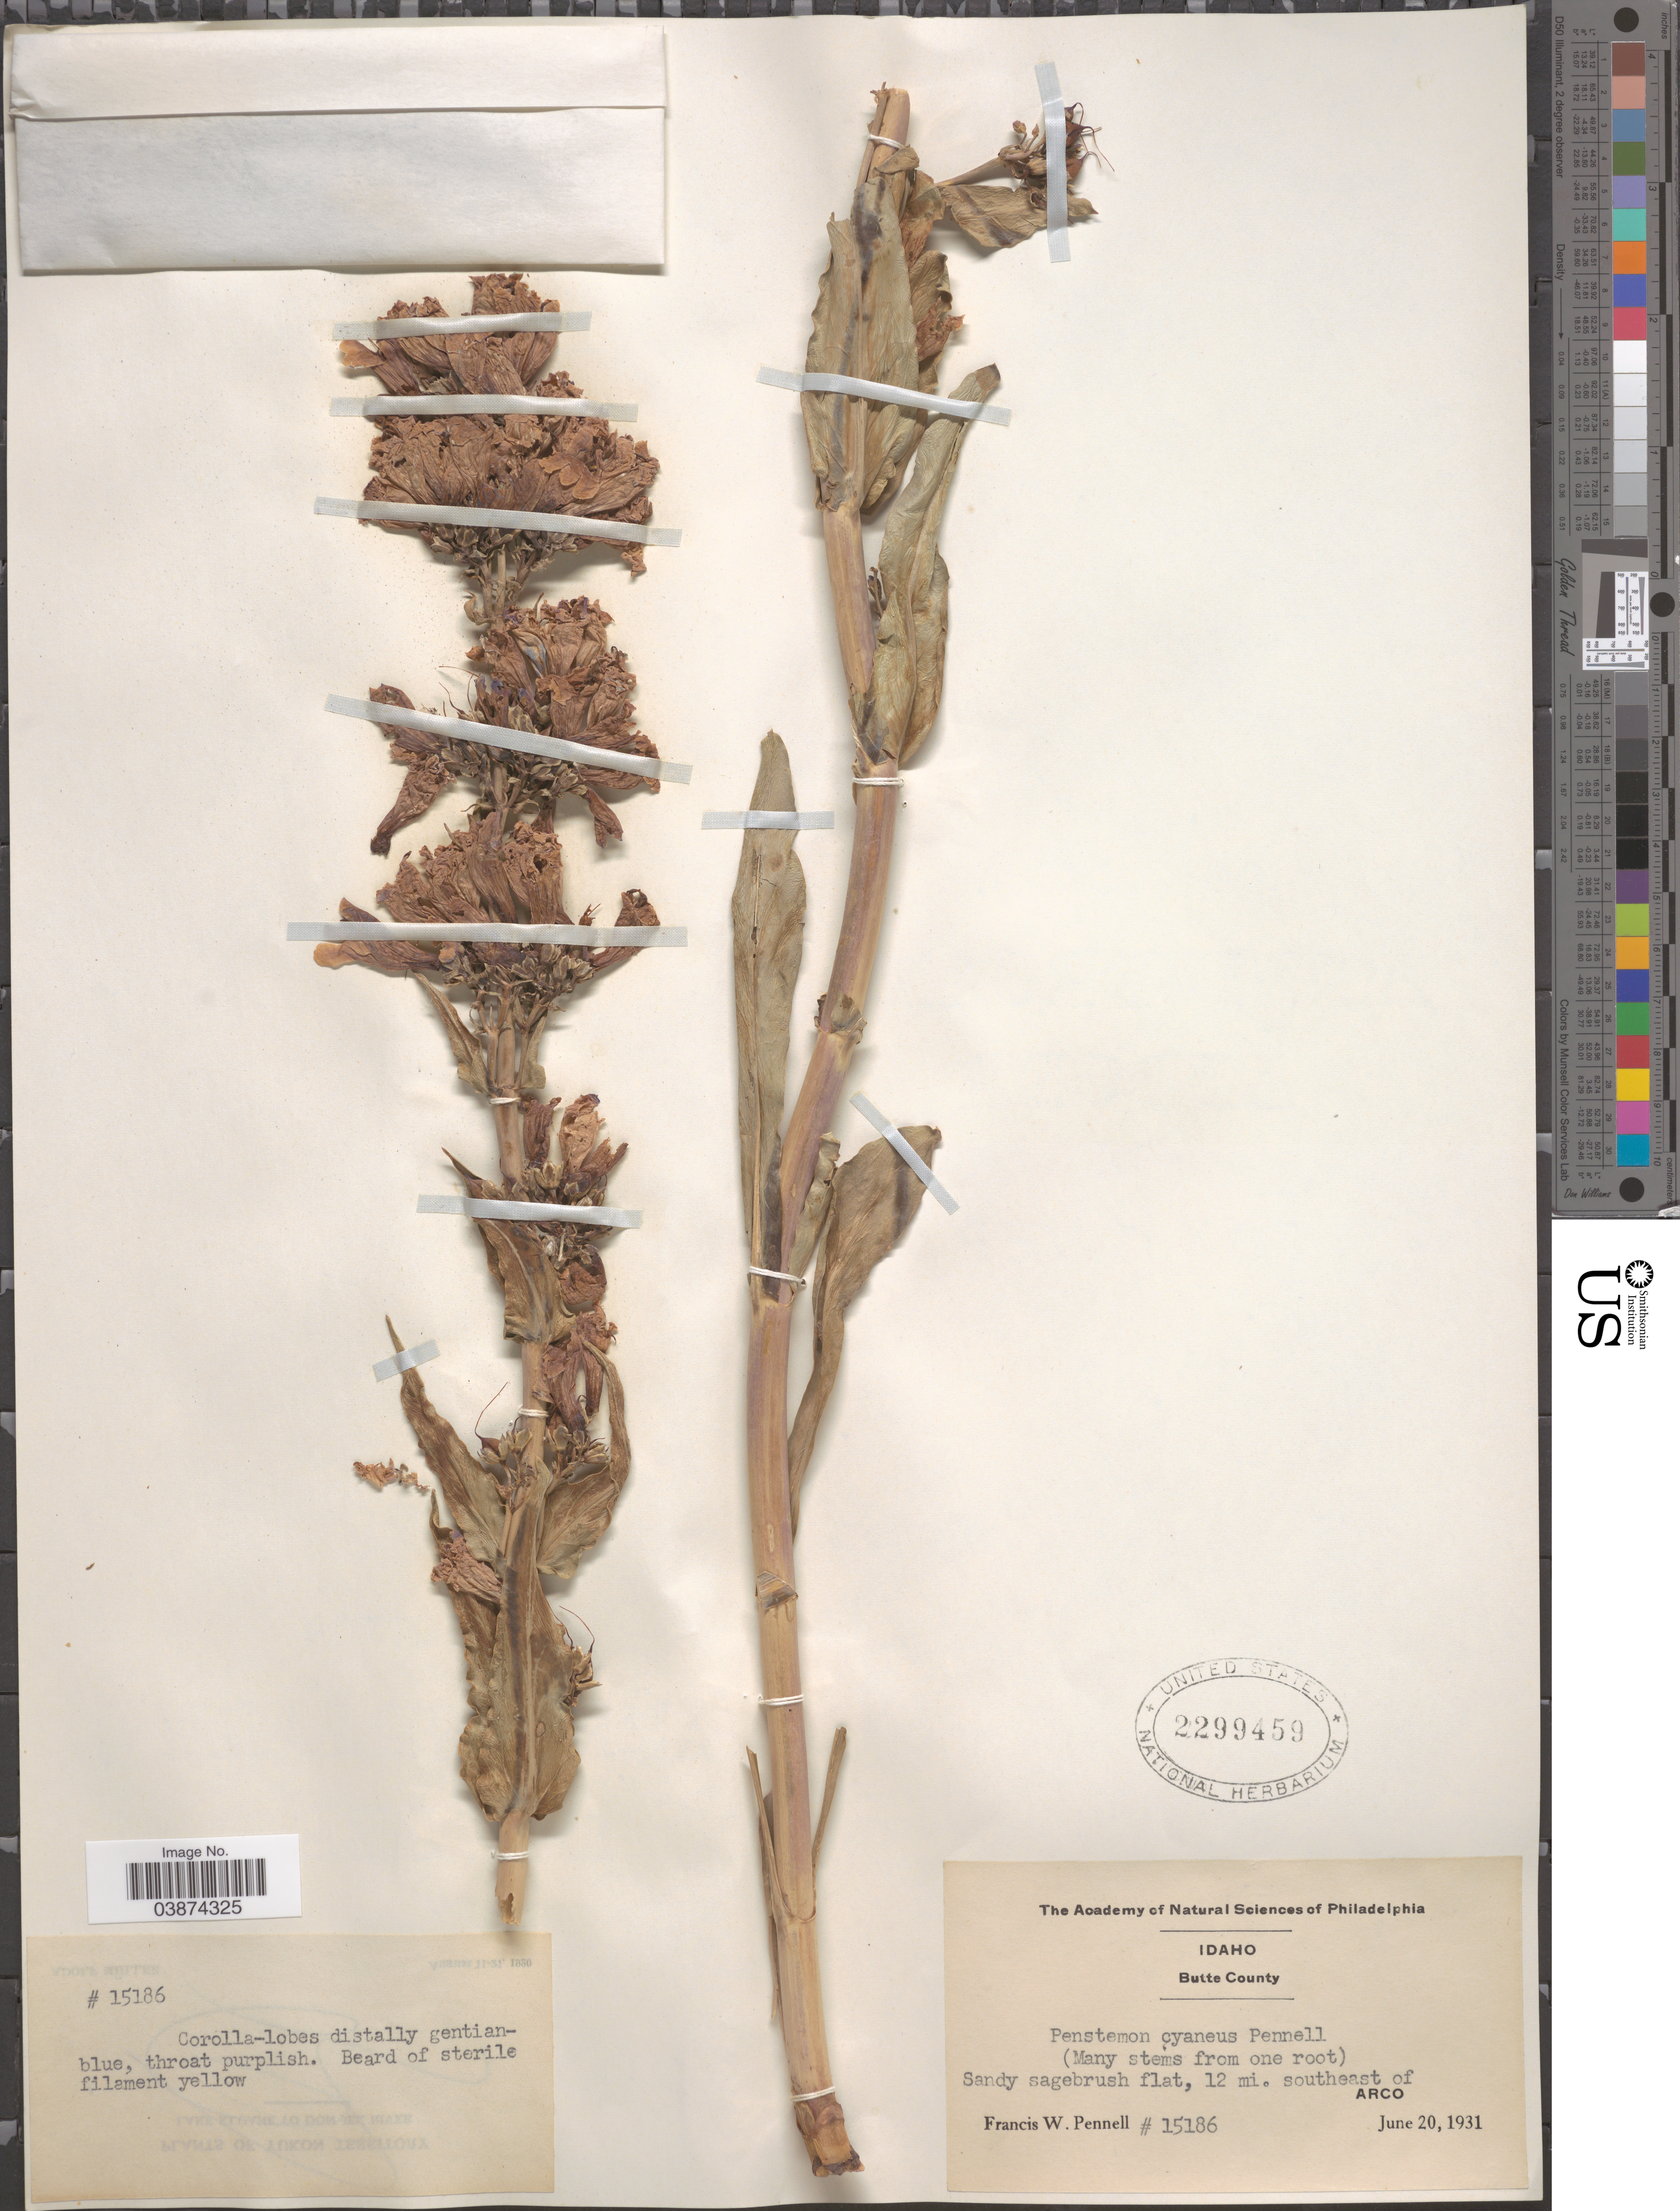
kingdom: Plantae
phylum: Tracheophyta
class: Magnoliopsida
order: Lamiales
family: Plantaginaceae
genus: Penstemon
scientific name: Penstemon cyaneus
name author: Pennell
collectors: F. W. Pennell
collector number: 15186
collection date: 1931-06-20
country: United States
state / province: Idaho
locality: Butte County. 12 mi. southeast of Arco.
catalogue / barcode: US 2299459